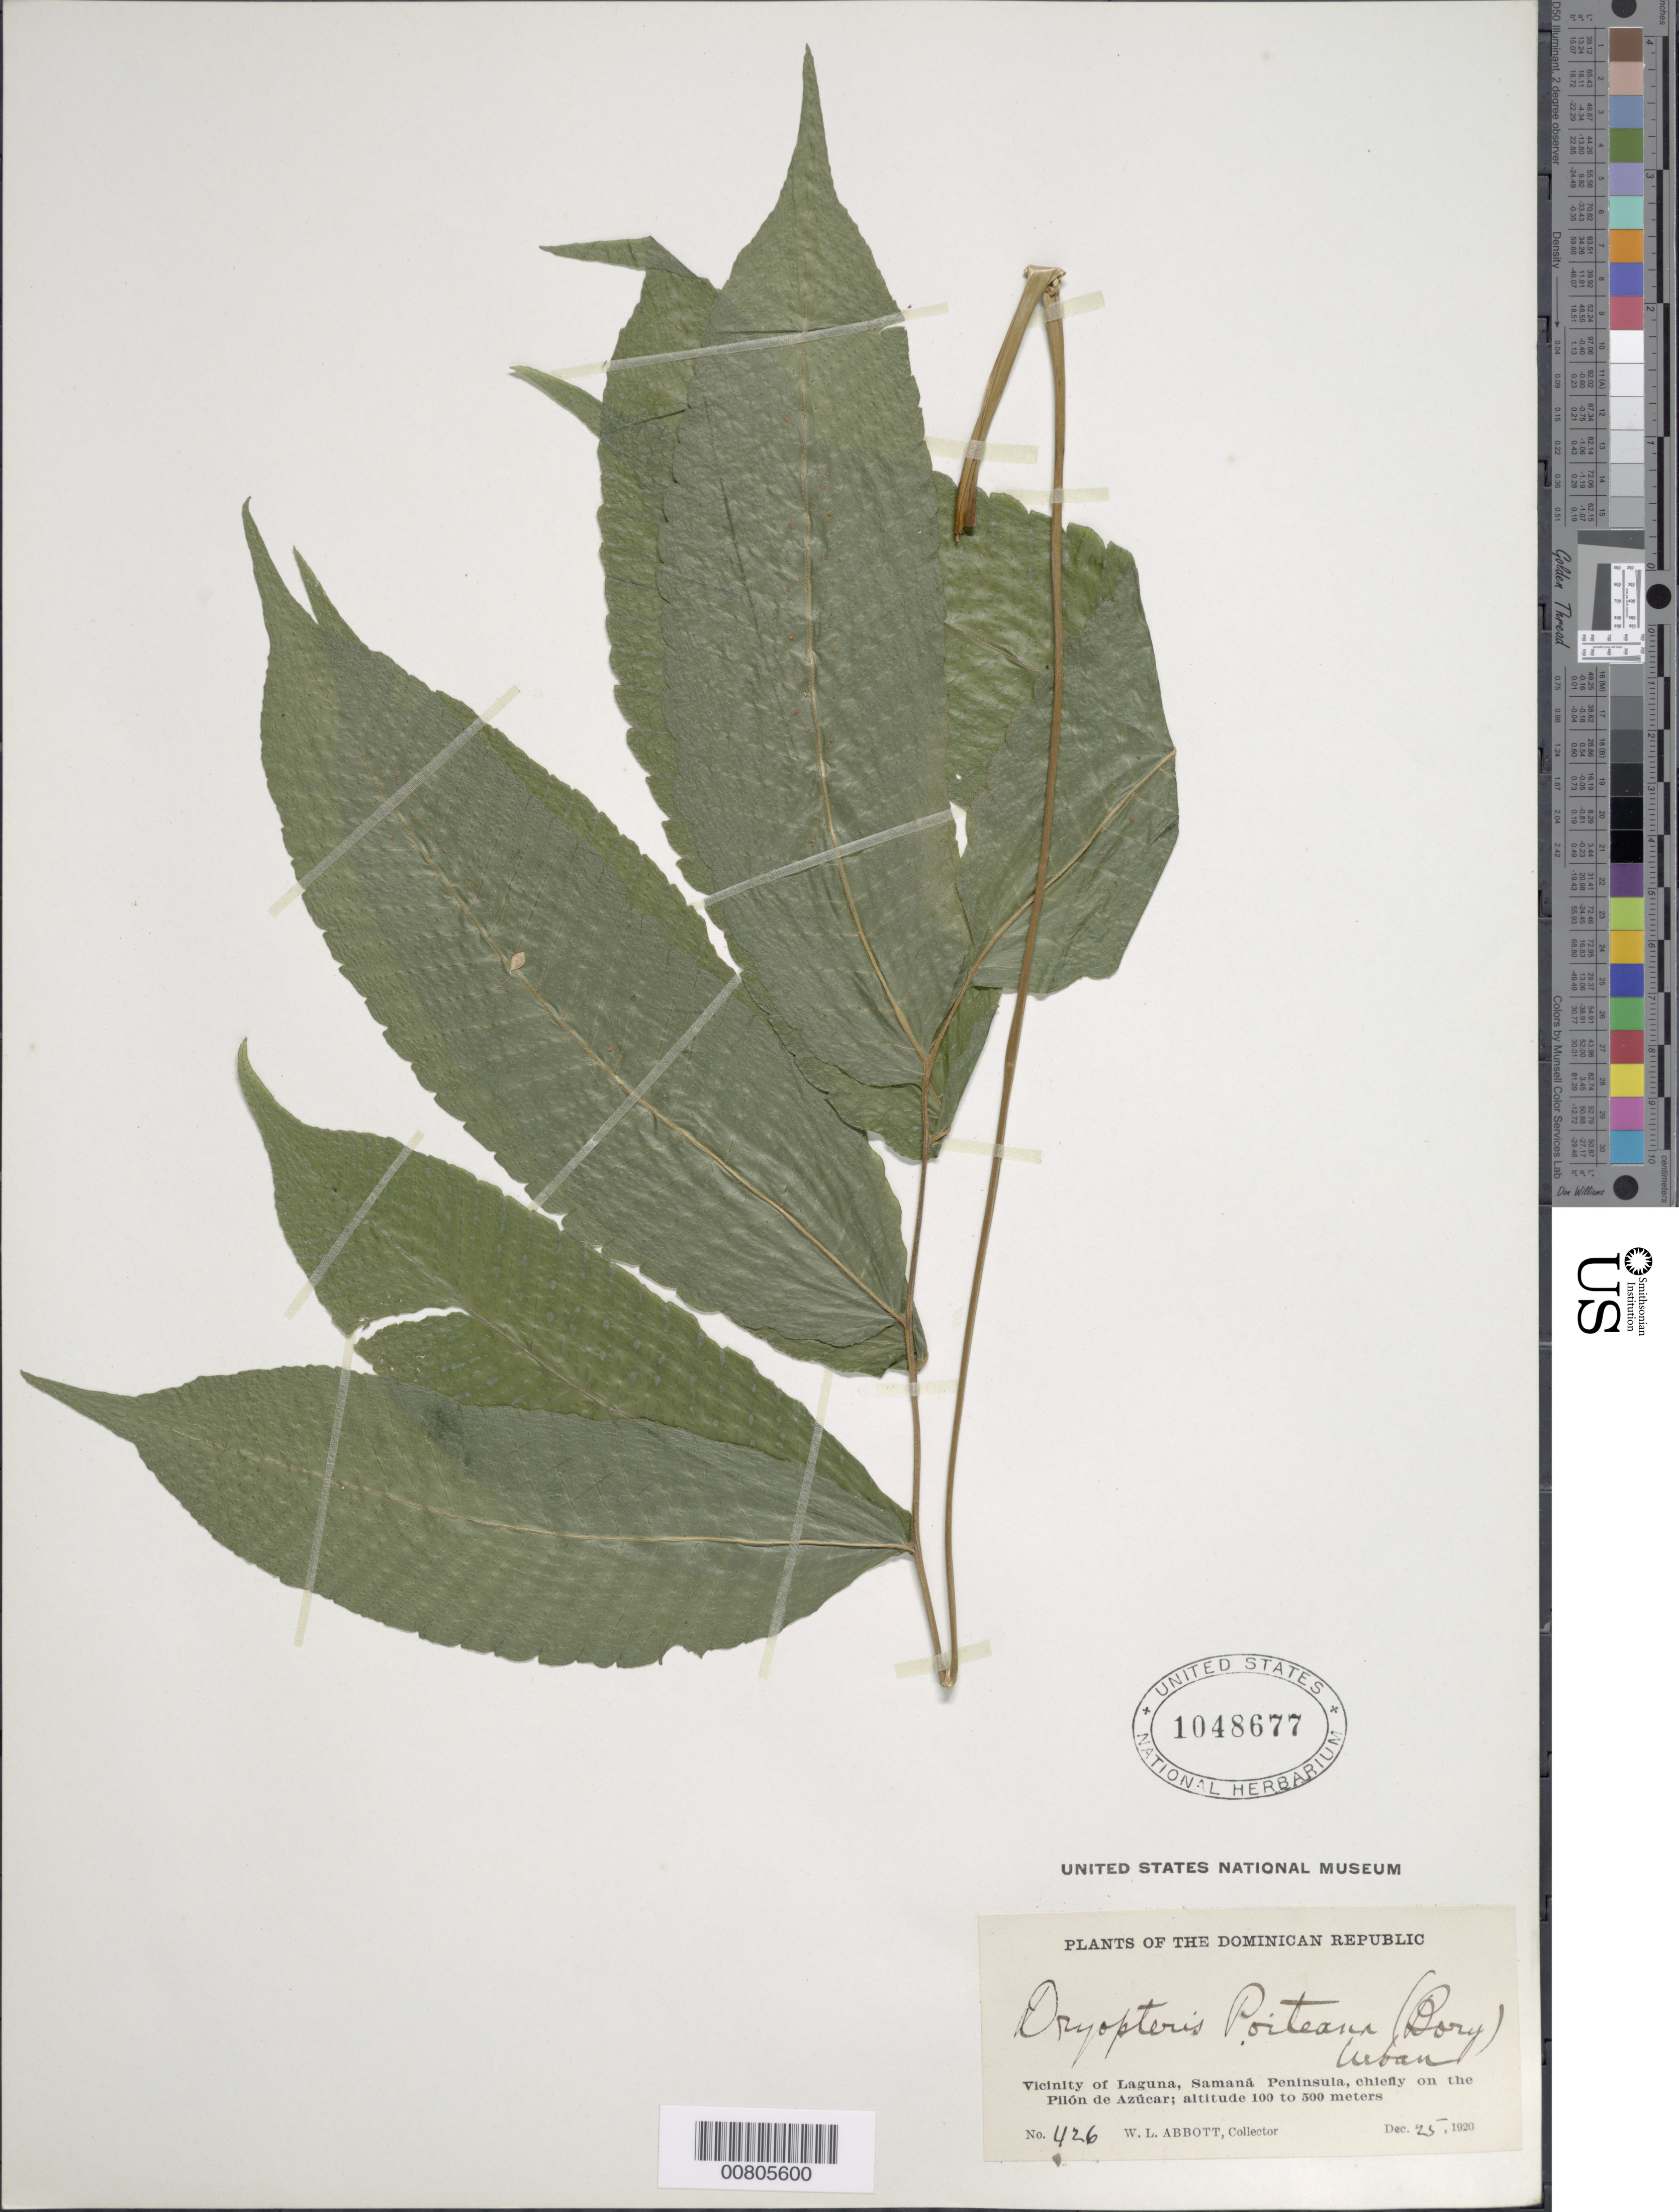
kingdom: Plantae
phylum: Tracheophyta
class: Polypodiopsida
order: Polypodiales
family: Thelypteridaceae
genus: Goniopteris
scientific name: Goniopteris poiteana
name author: (Bory) Ching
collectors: W. L. Abbott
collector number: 426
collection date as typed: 25 Dec 1920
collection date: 1920-12-25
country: Dominican Republic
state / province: Samana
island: Hispaniola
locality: Laguna vicinity, Samaná Peninsula, chiefly on the Pilón de Azúcar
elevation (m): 100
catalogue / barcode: US 1048677